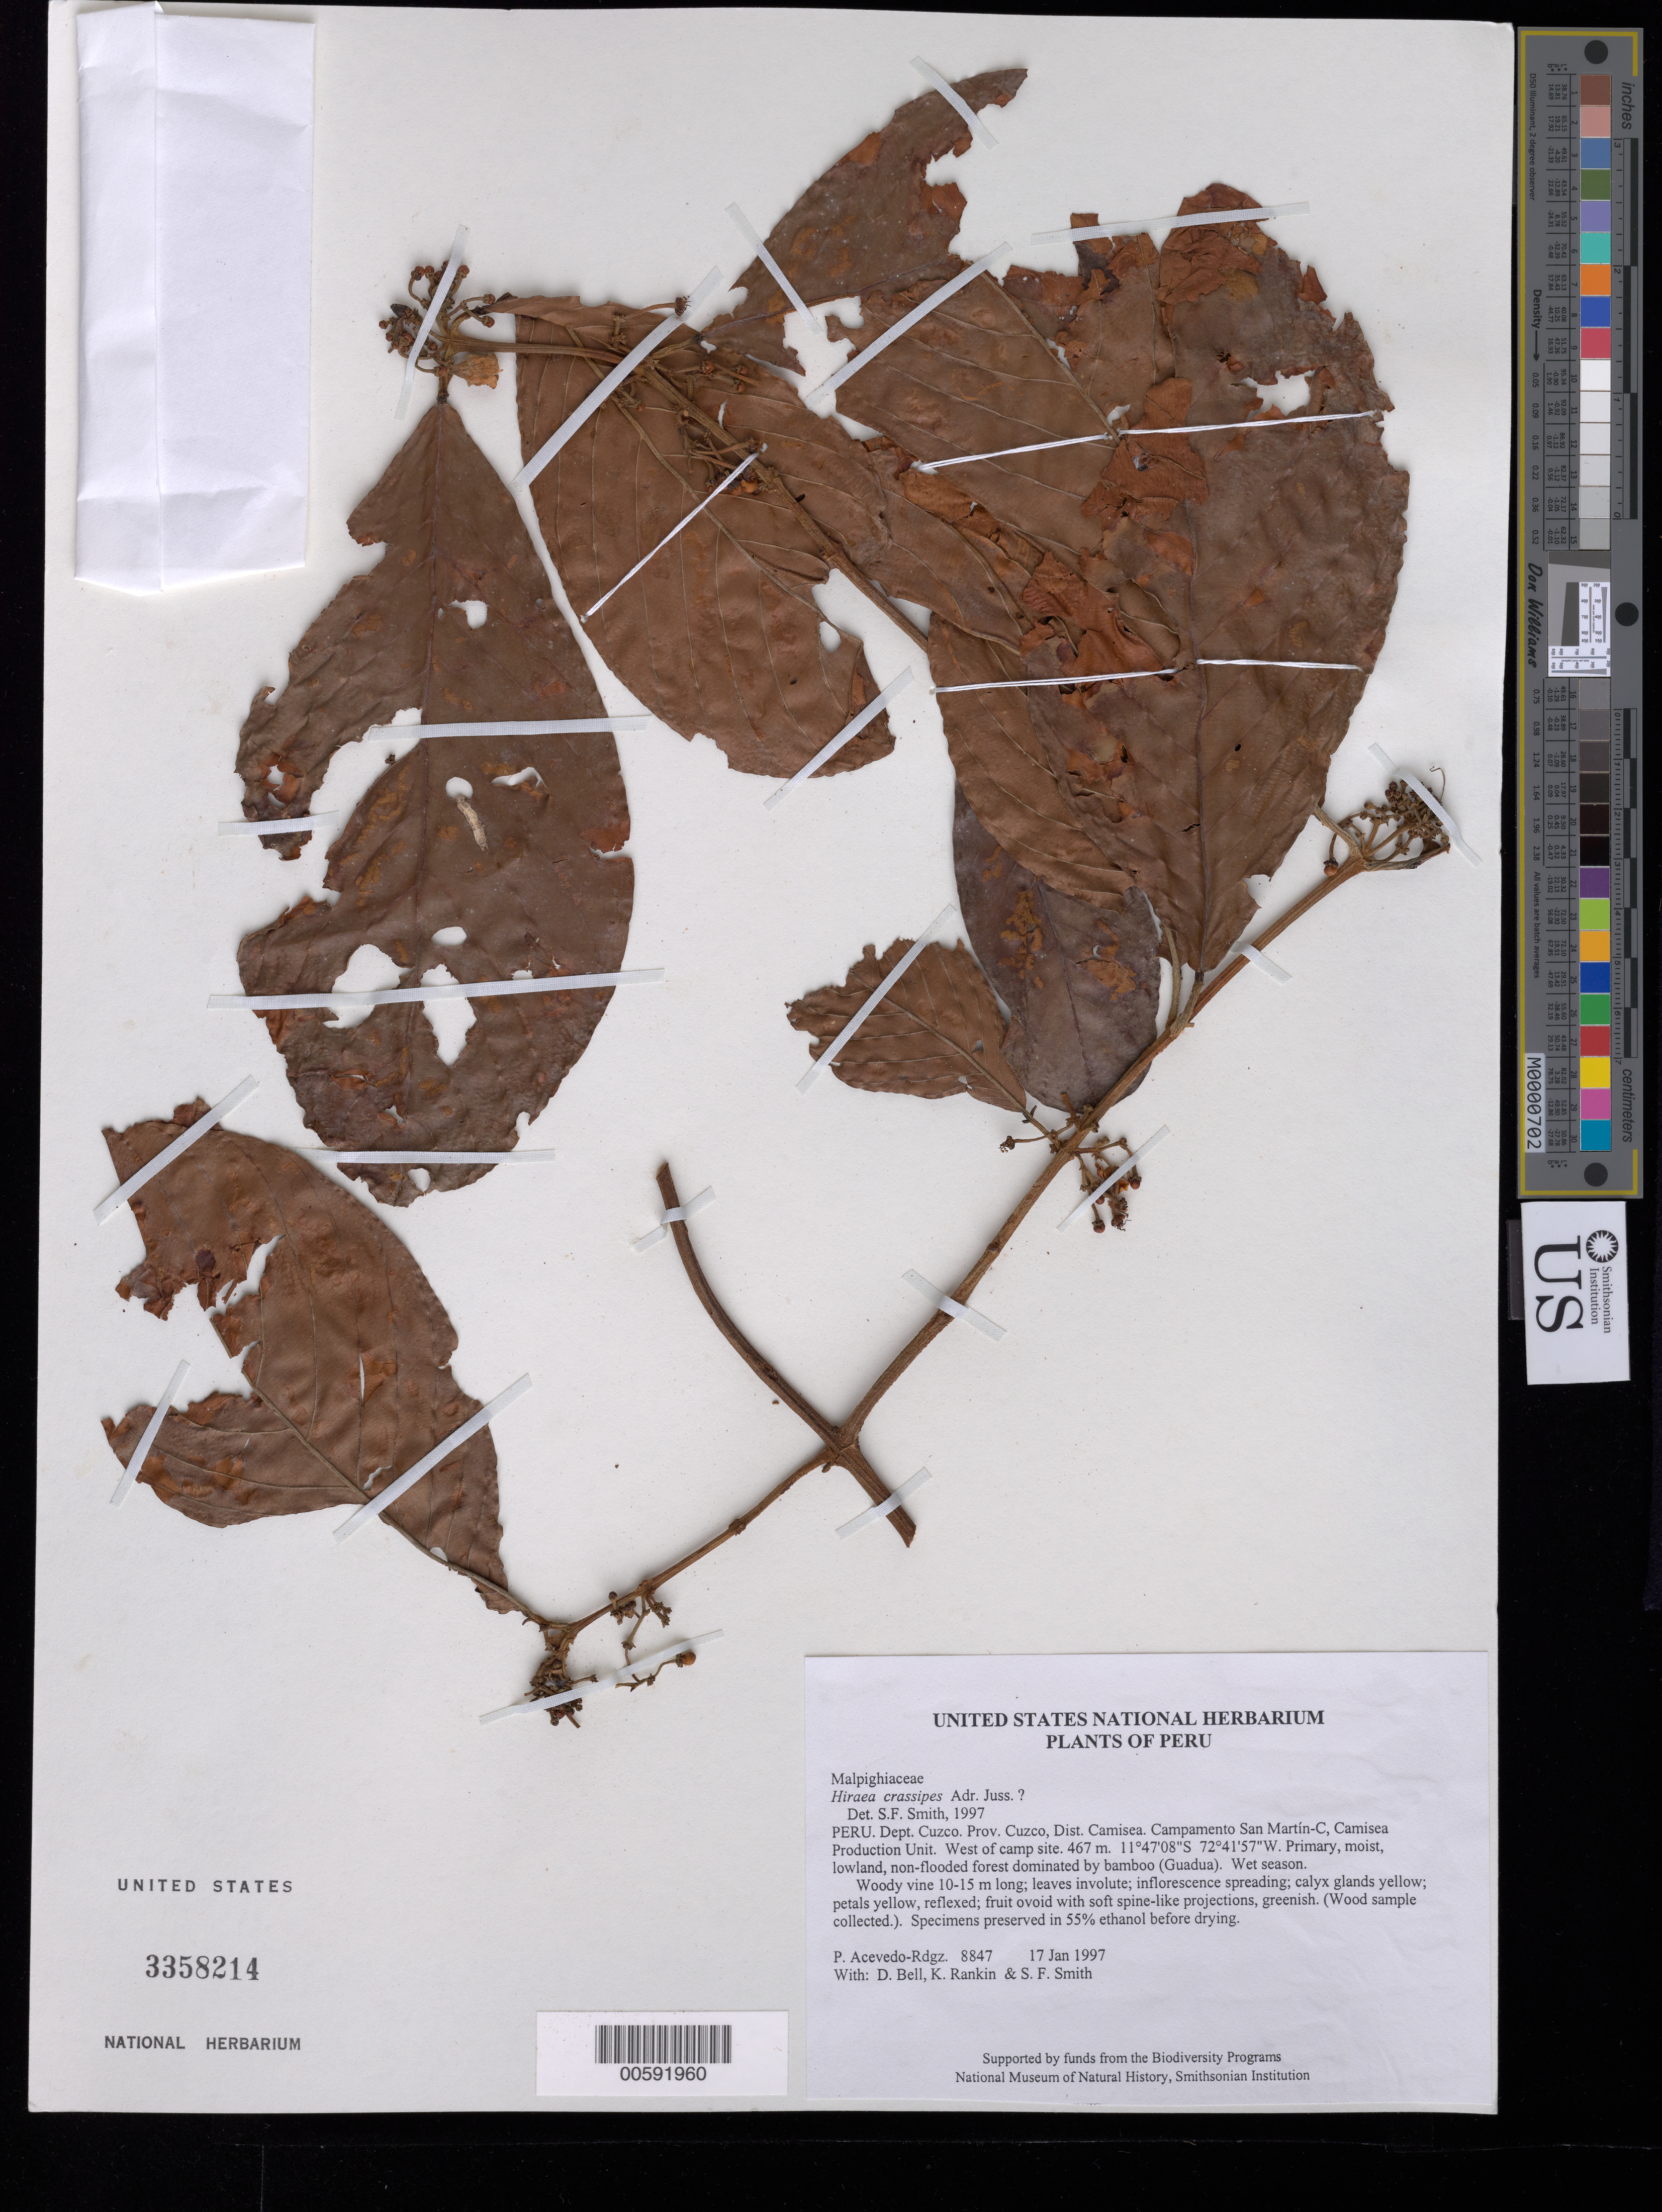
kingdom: Plantae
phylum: Tracheophyta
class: Magnoliopsida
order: Malpighiales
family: Malpighiaceae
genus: Hiraea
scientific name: Hiraea crassipes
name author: A. Juss.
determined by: Smith, Stephen F., (US), NMNH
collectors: P. Acevedo-Rodr., D. A. Bell, K. B. Rankin & S.F. Smith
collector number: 8847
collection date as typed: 17 Jan 1997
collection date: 1997-01-17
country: Peru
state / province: Cusco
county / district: Cusco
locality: Districto Camisea, Campamento San Martín-C, Camisea Production Unit. West of camp site.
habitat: Primary, moist, lowland, non-flooded forest dominated by bamboo (Guadua). Wet season.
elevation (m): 467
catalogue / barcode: US 3358214